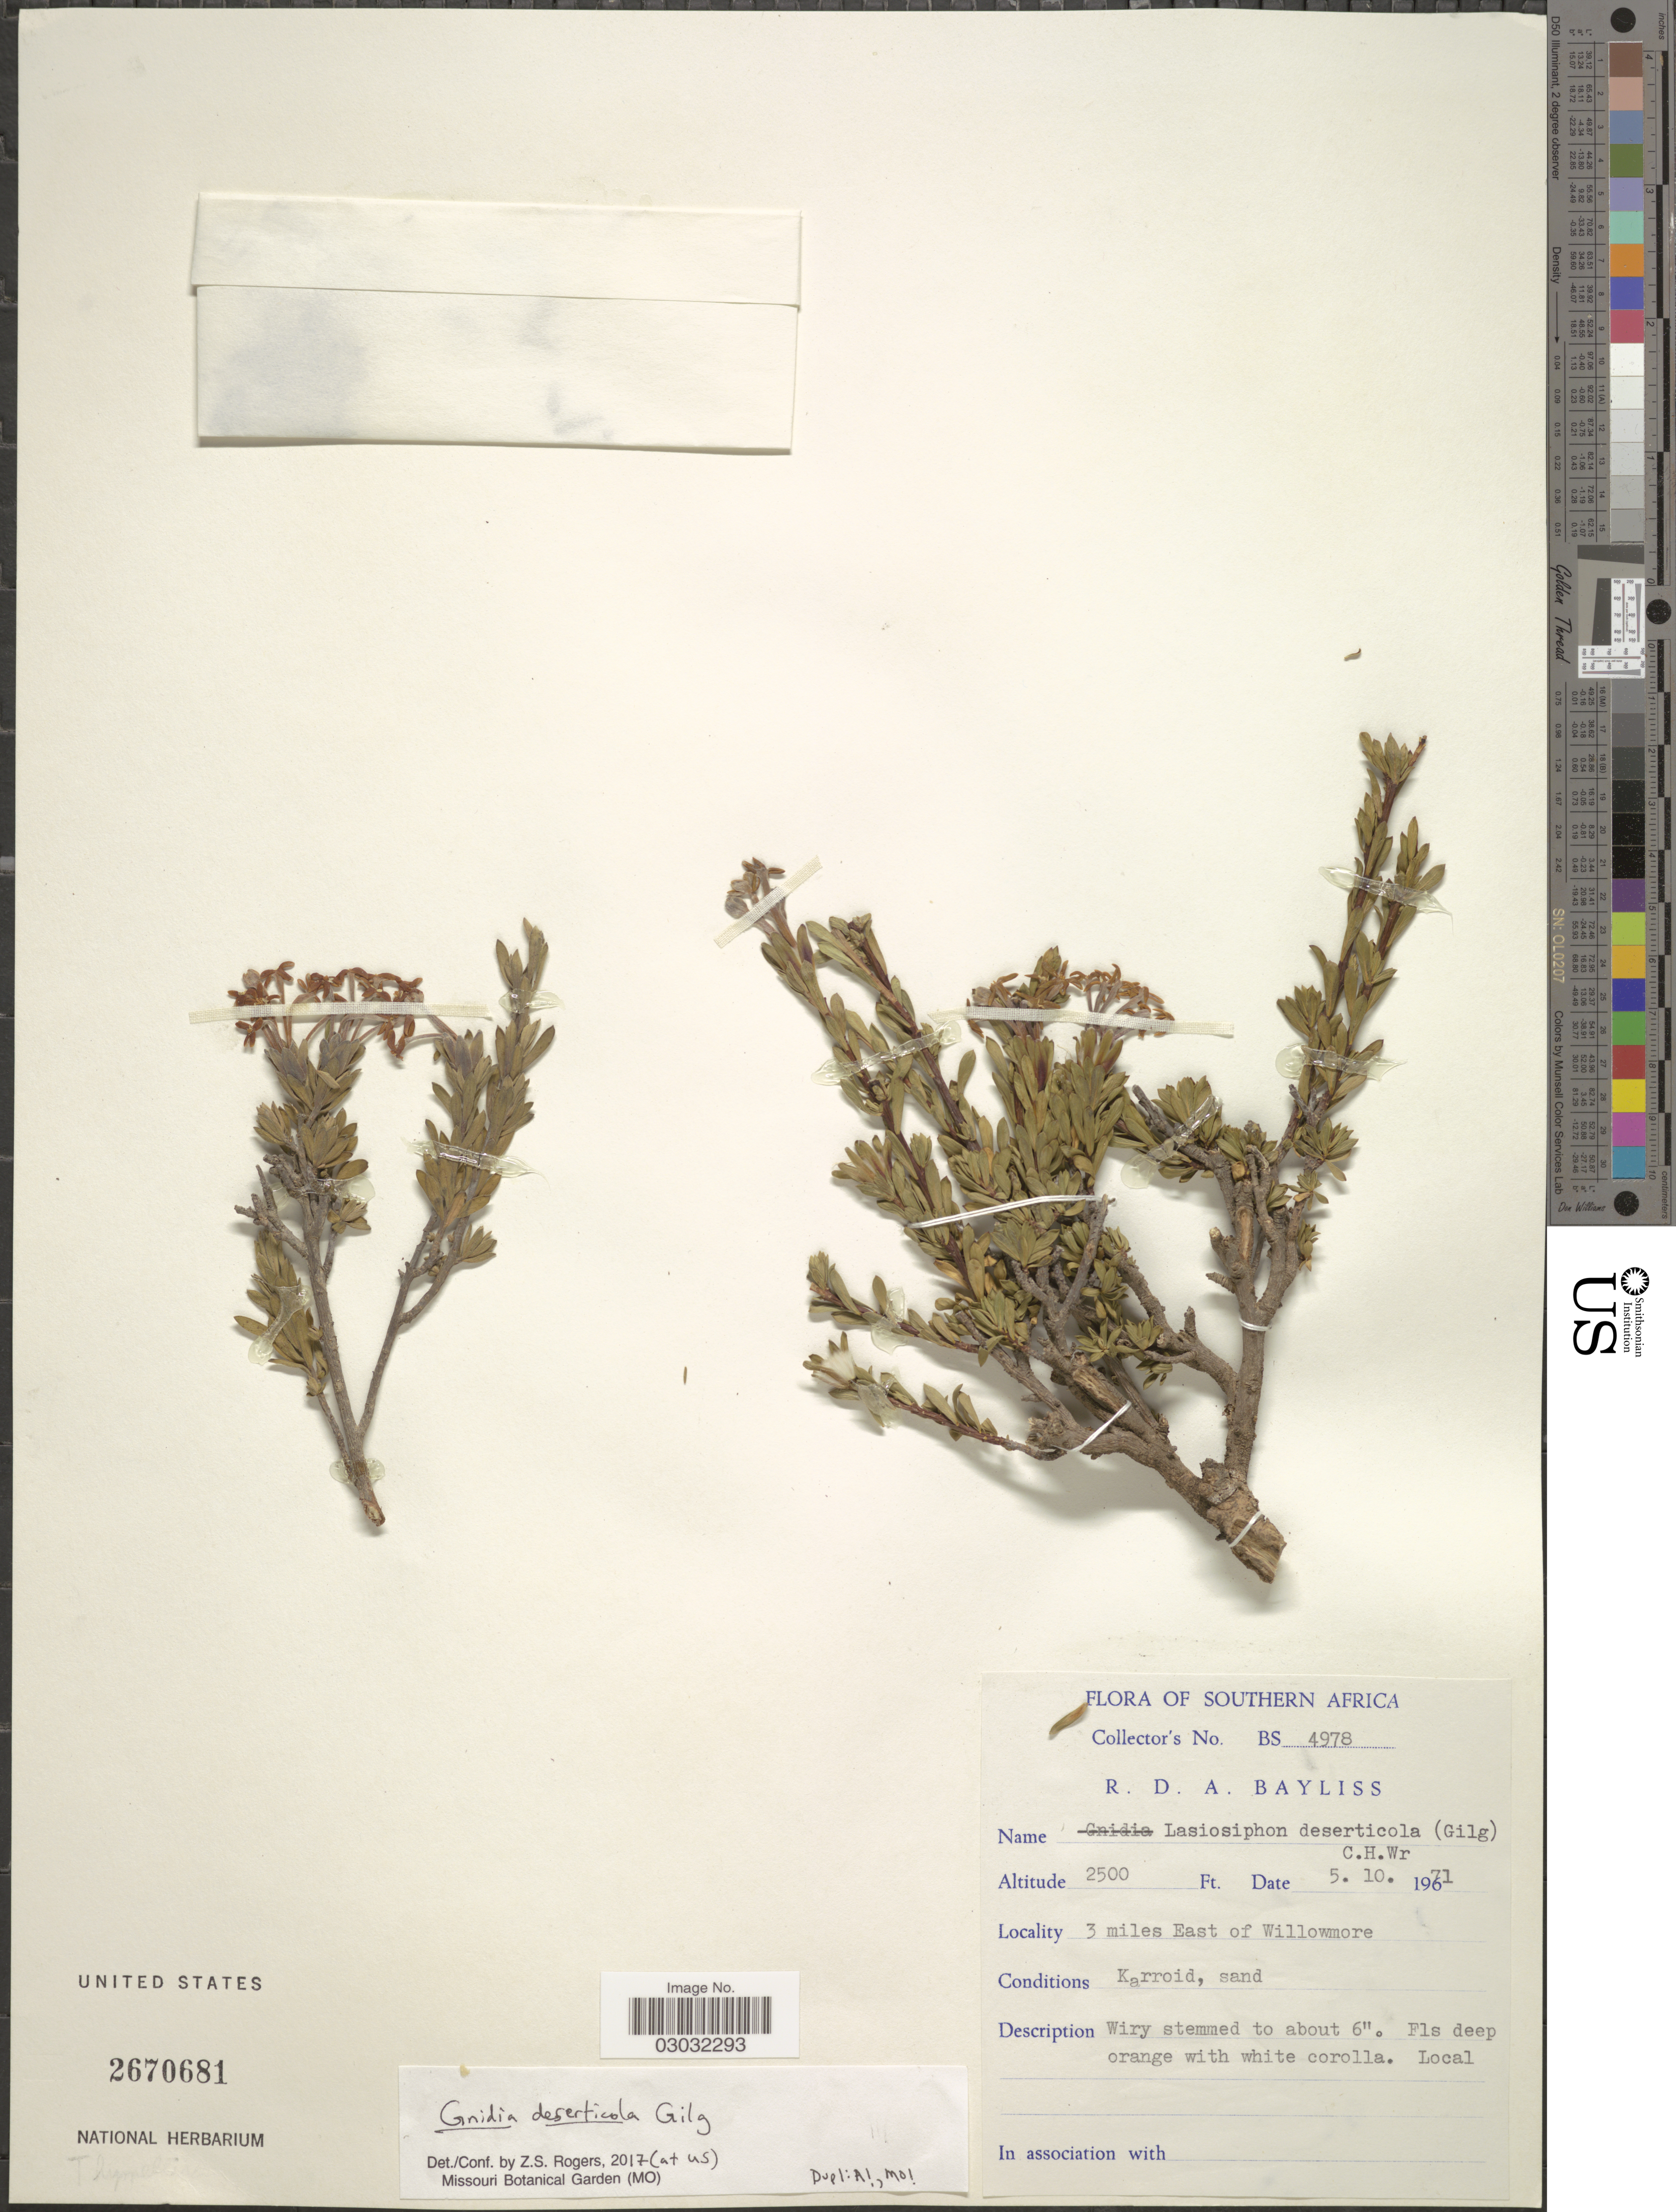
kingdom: Plantae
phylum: Tracheophyta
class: Magnoliopsida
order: Malvales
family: Thymelaeaceae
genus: Lasiosiphon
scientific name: Lasiosiphon deserticola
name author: (Gilg) C.H. Wright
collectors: R. Bayliss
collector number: BS4978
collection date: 1971-10-05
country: South Africa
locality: Southern Africa. 3 miles East of Willowmore.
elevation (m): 762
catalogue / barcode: US 2670681